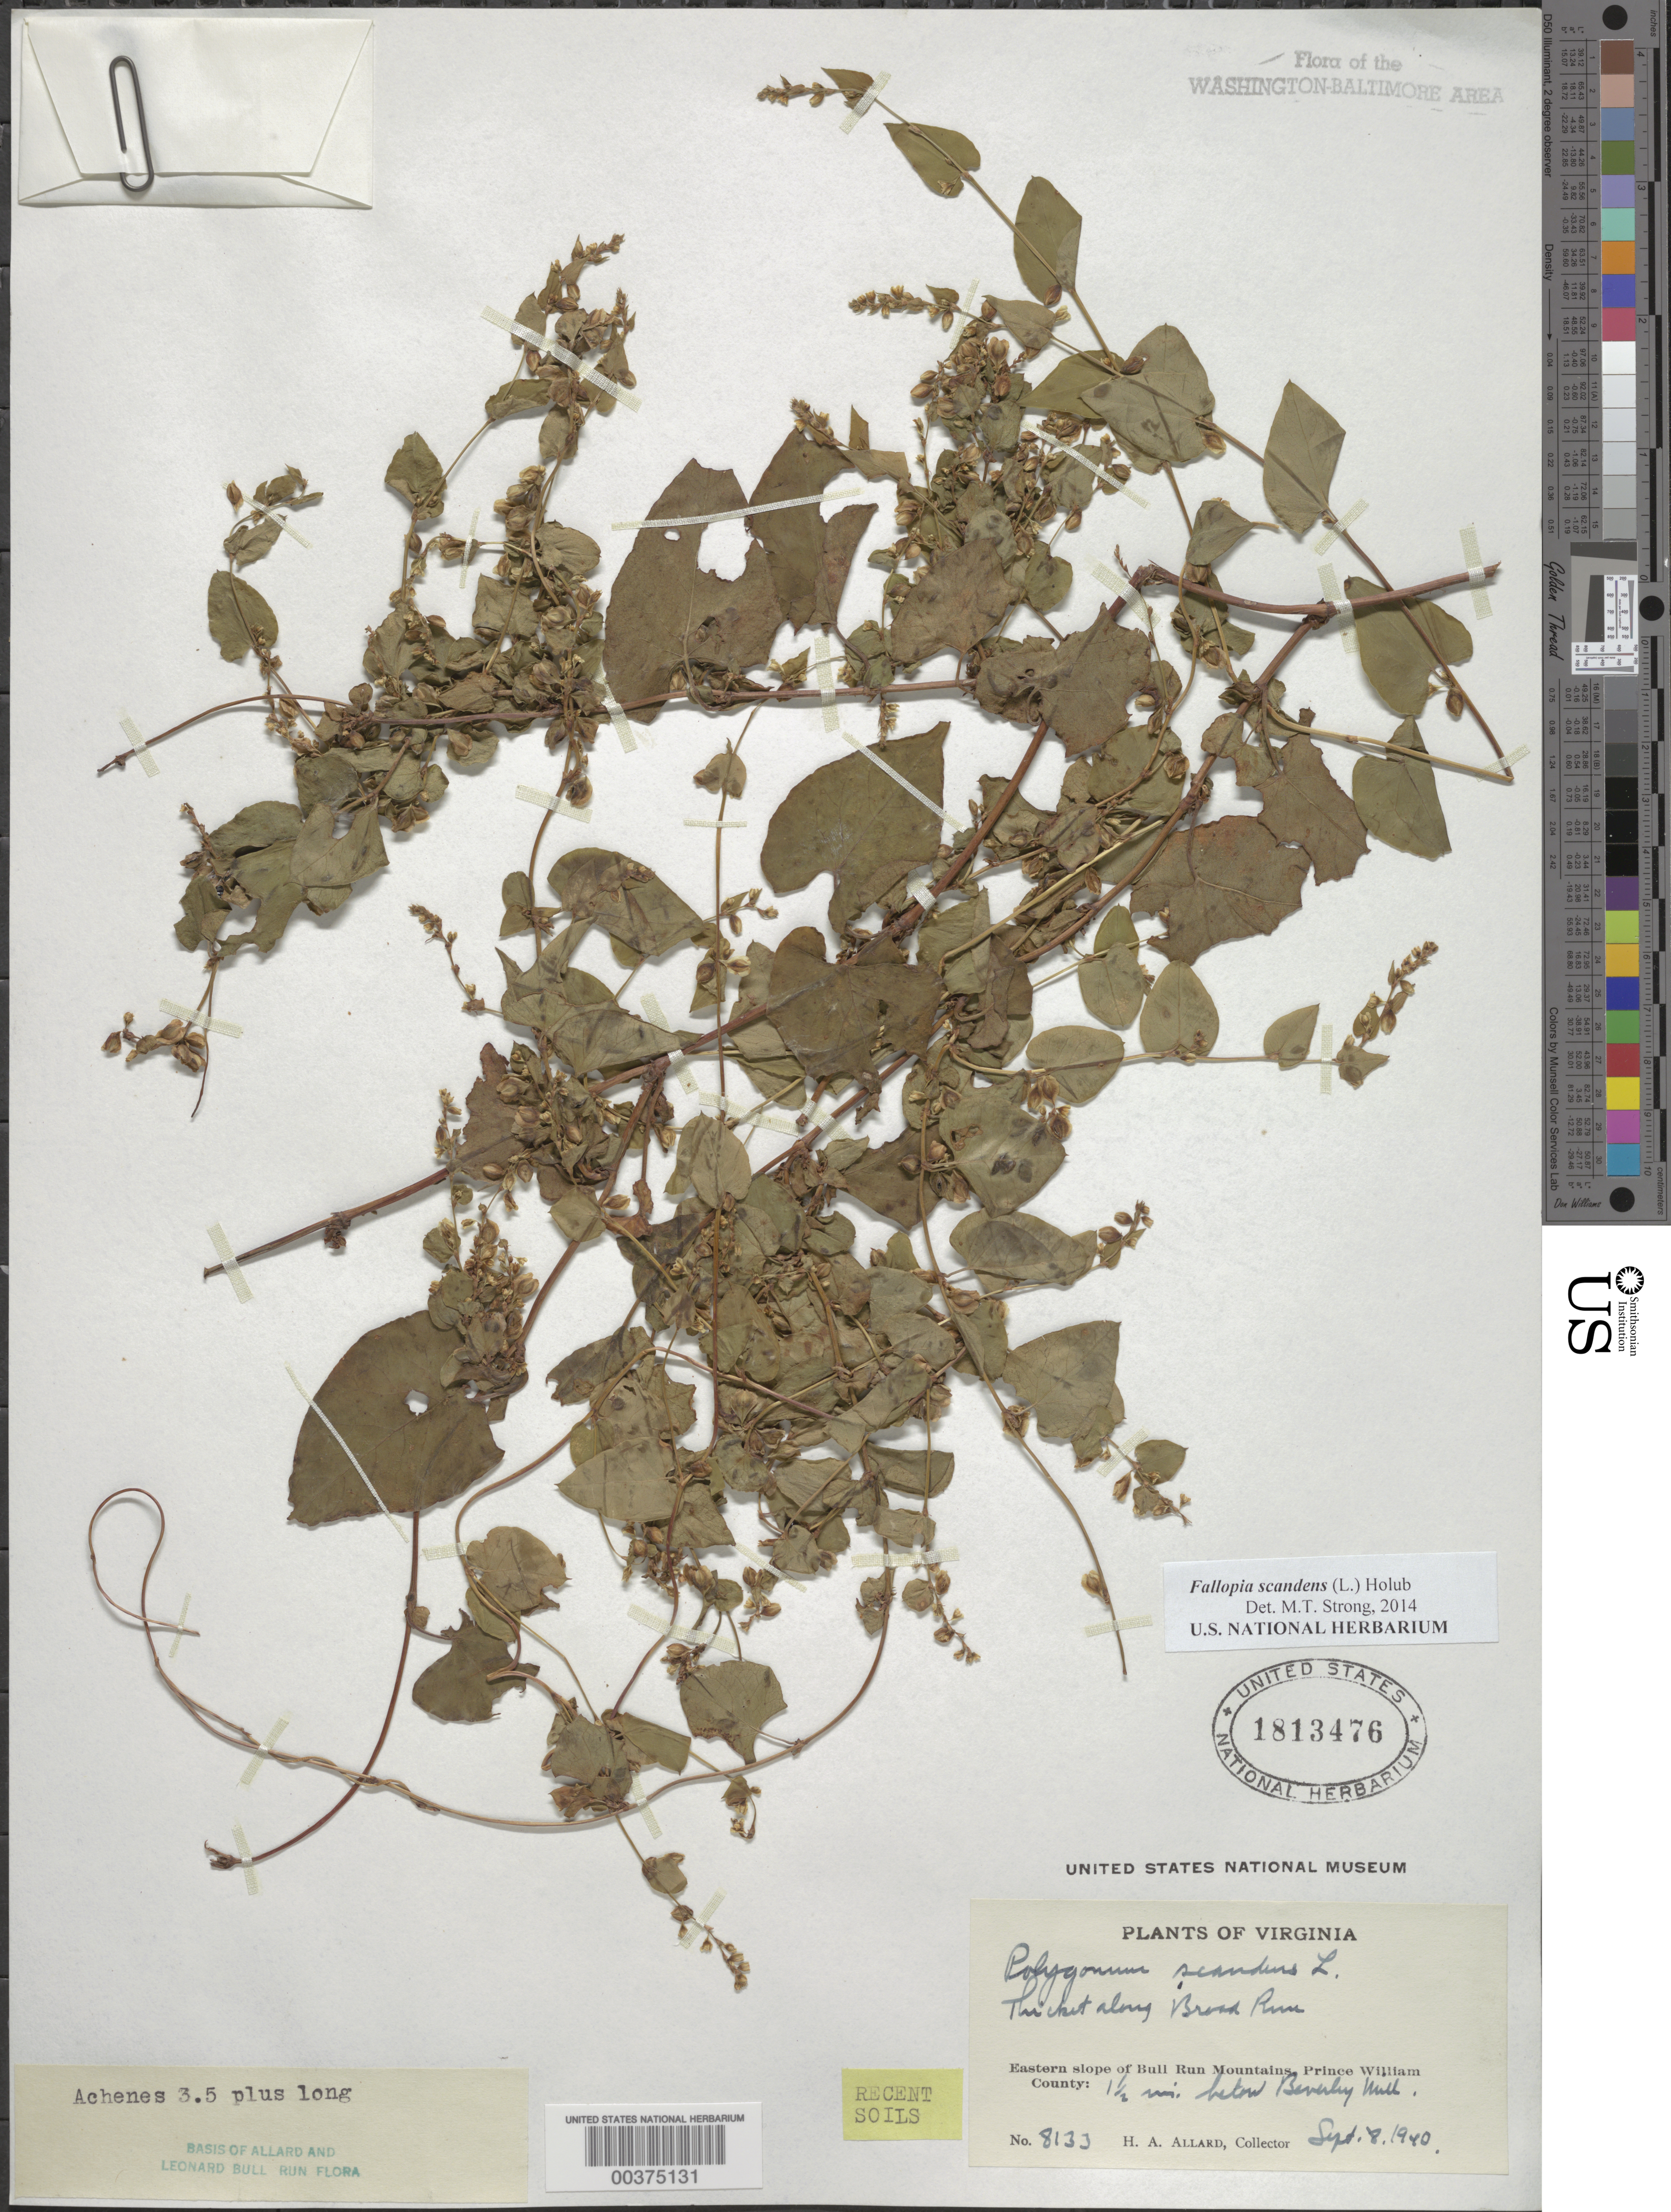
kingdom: Plantae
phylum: Tracheophyta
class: Magnoliopsida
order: Caryophyllales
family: Polygonaceae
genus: Fallopia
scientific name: Fallopia scandens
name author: (L.) Holub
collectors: H. A. Allard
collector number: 8133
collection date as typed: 08 Sep 1940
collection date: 1940-09-08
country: United States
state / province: Virginia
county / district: Prince William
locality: Below Beverley Mill Broad Run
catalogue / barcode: US 1813476